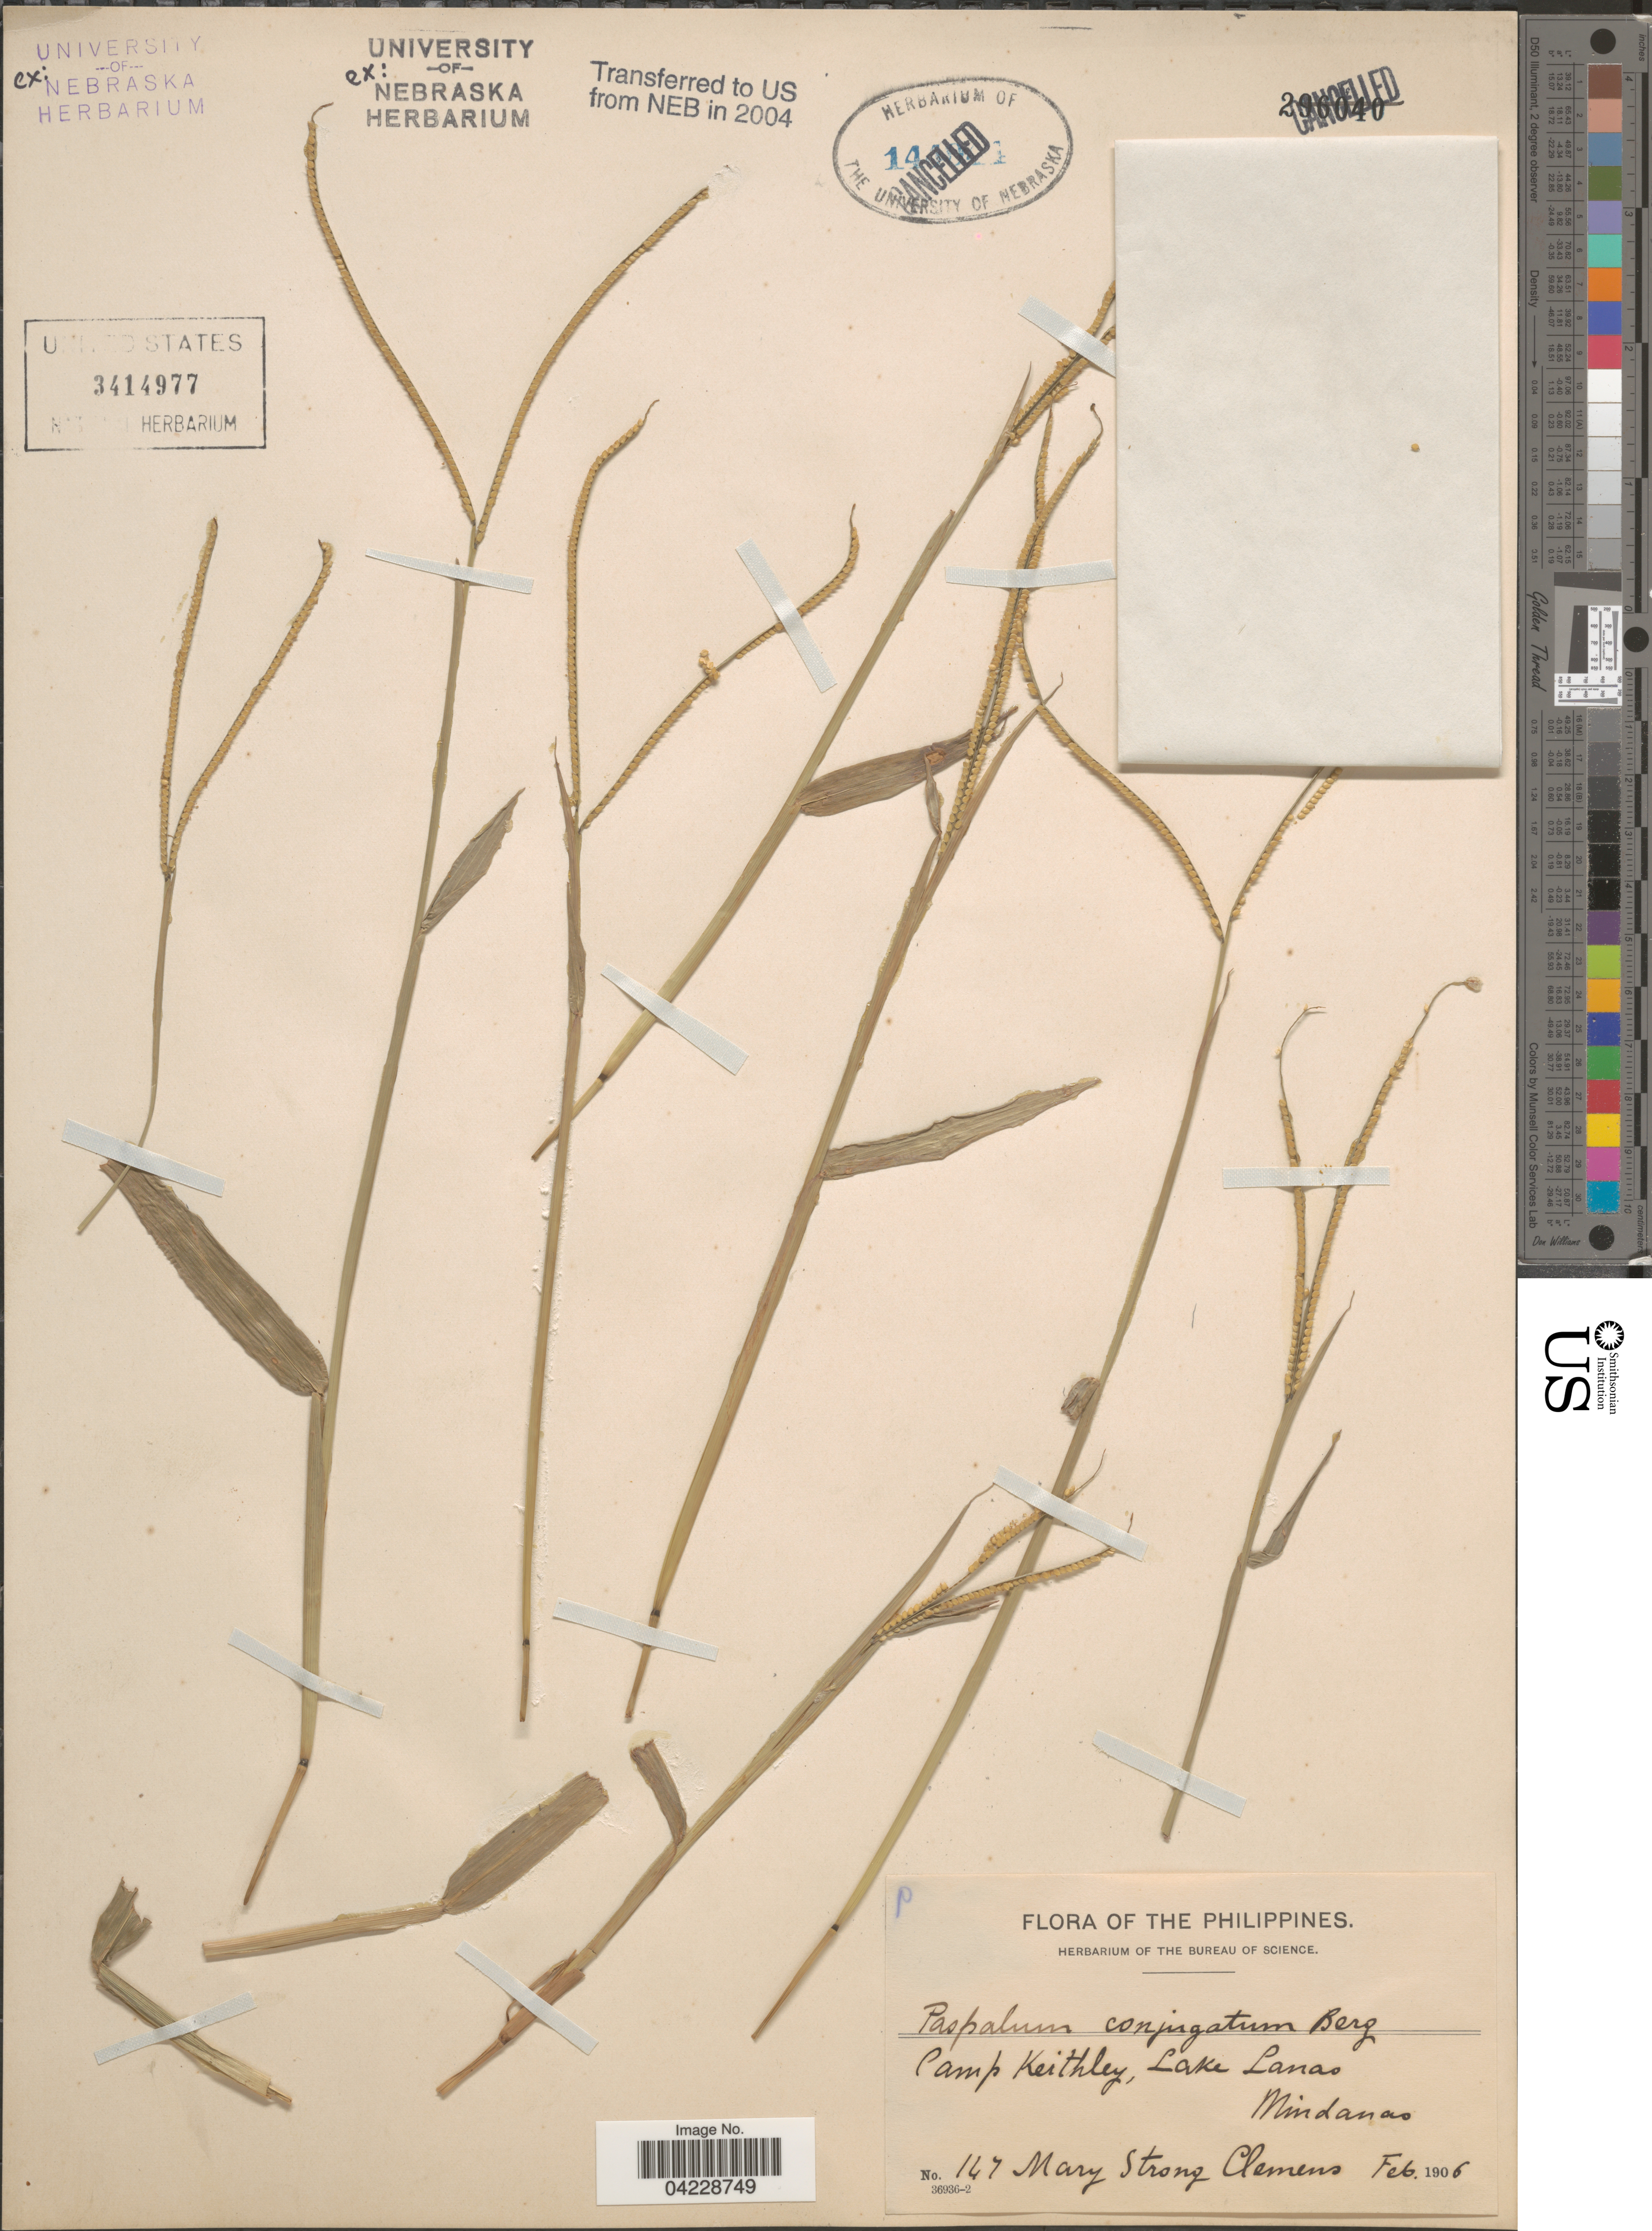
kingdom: Plantae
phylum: Tracheophyta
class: Liliopsida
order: Poales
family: Poaceae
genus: Paspalum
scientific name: Paspalum conjugatum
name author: P.J. Bergius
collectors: M. S. Clemens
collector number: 147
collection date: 1906-02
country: Philippines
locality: Camp Keithley, Lake Lanao. Mindanao.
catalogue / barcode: US 3414977